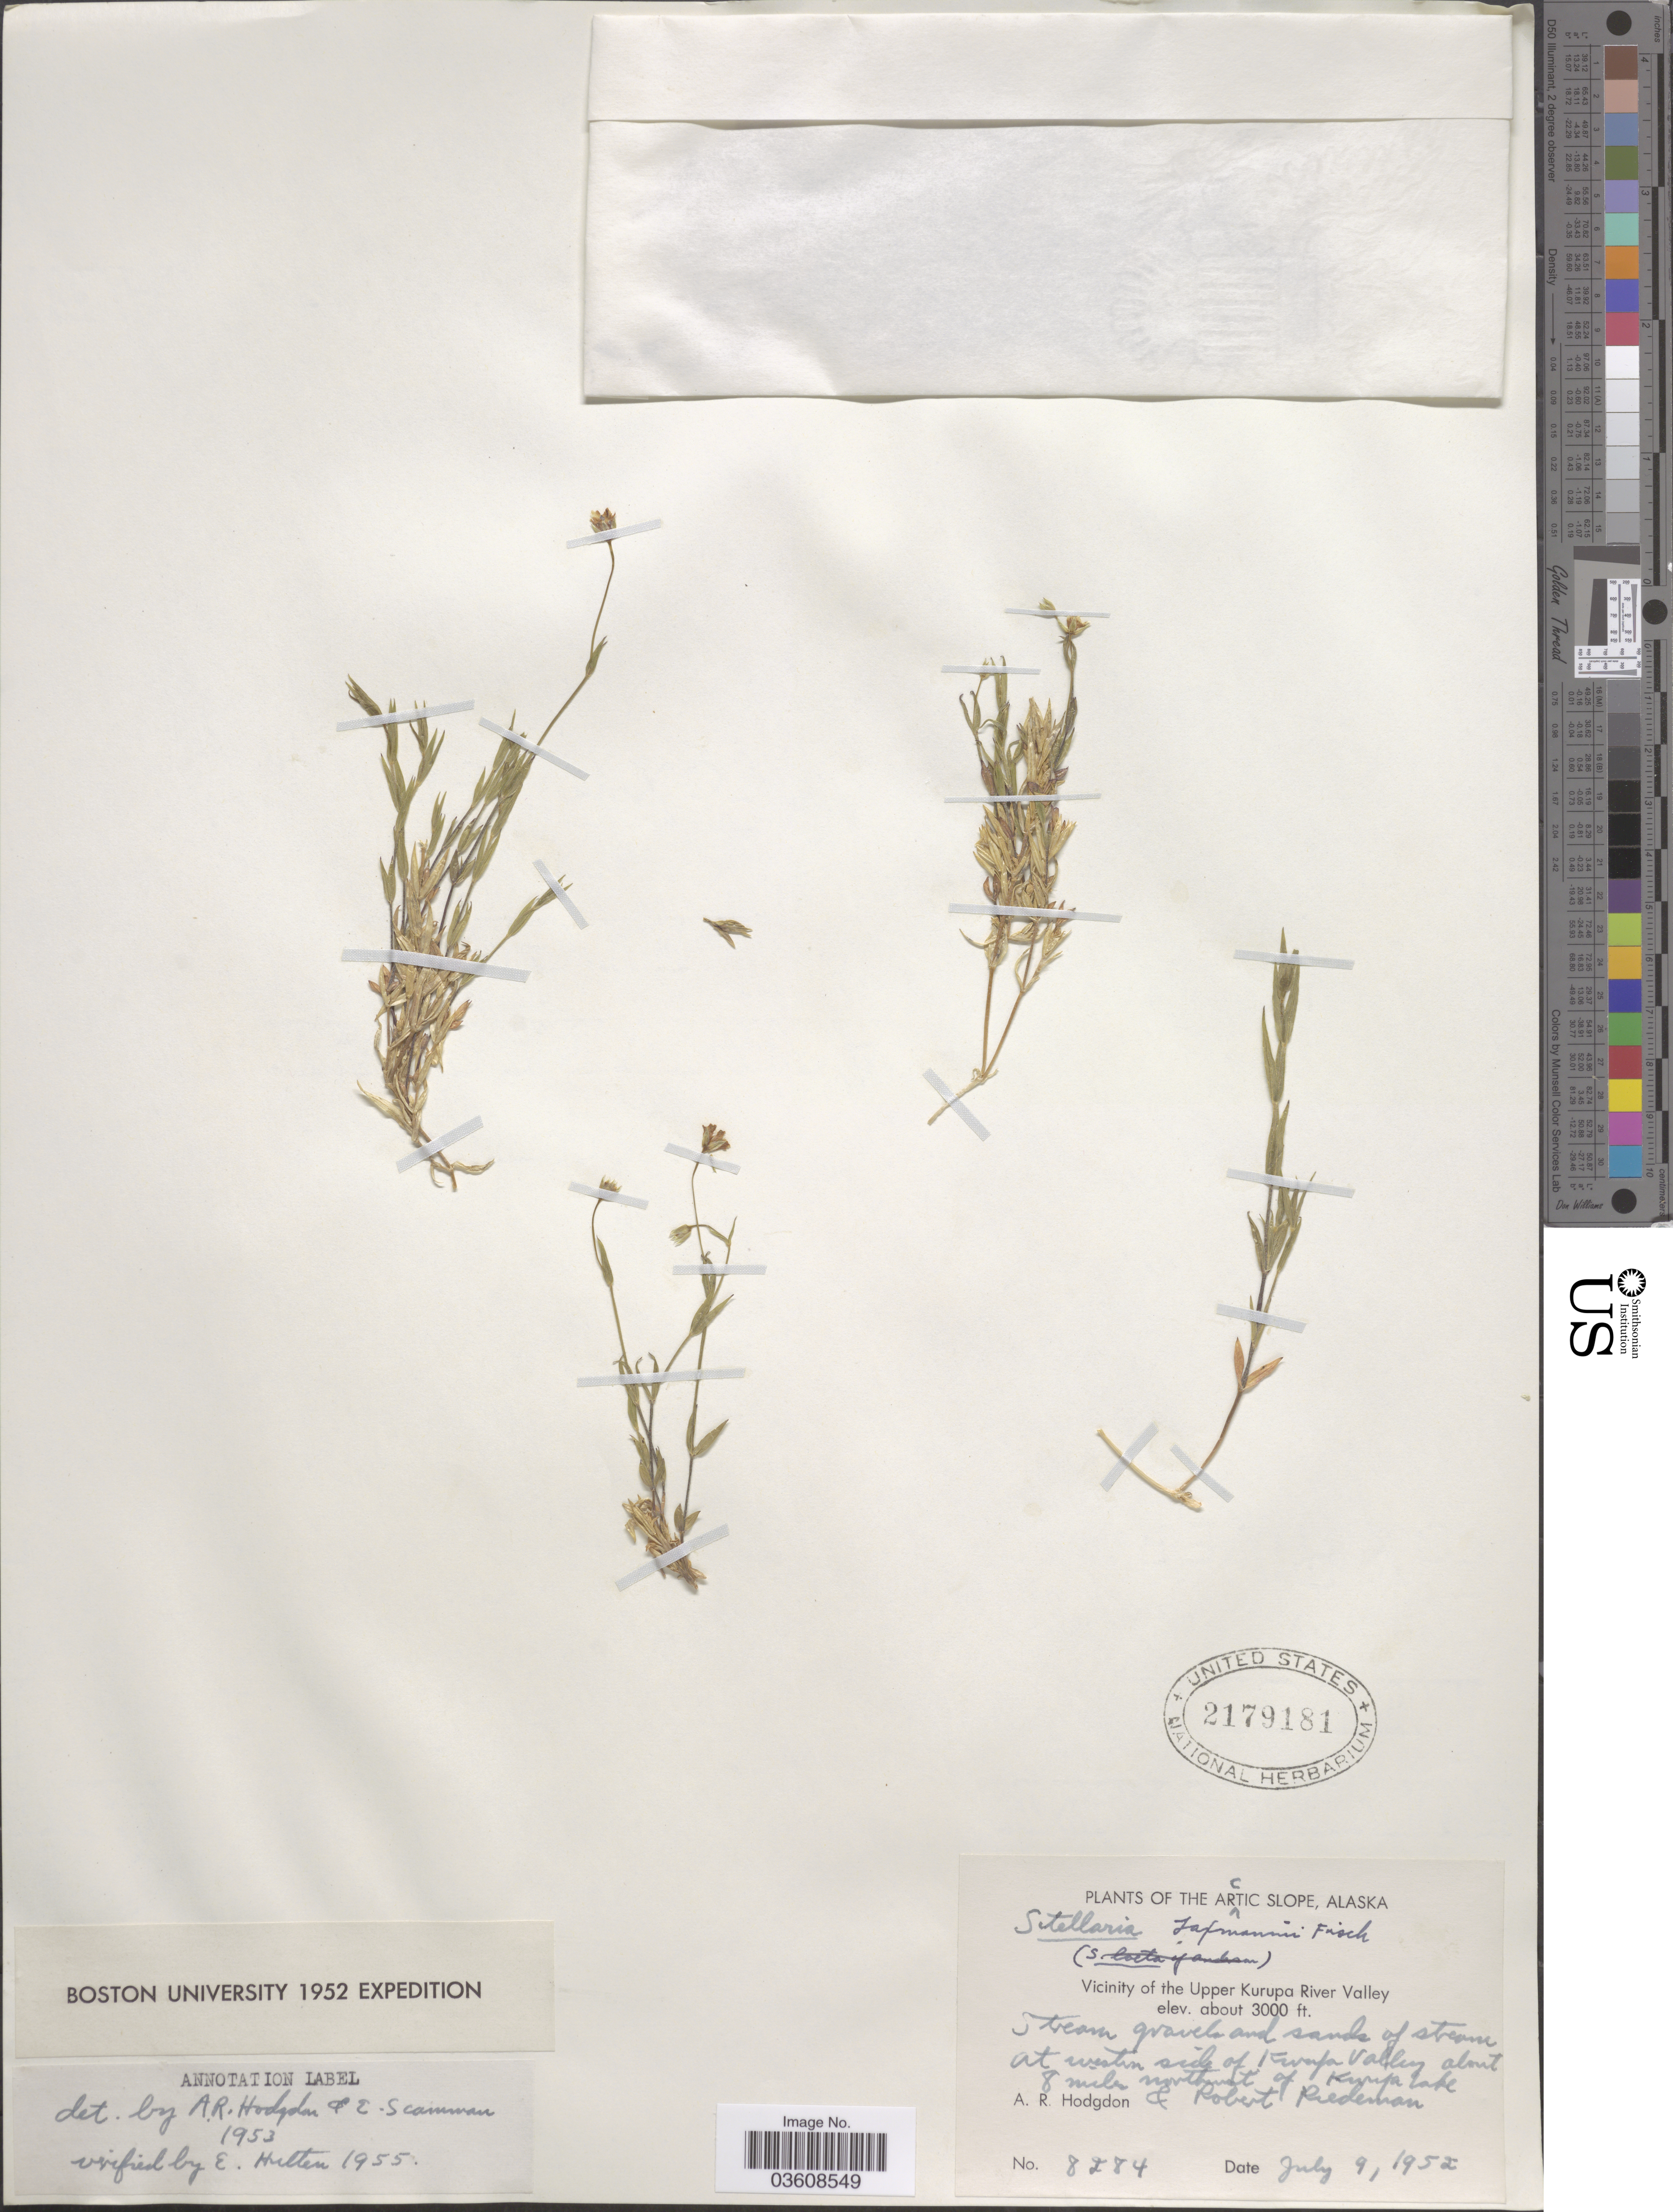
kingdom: Plantae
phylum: Tracheophyta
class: Magnoliopsida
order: Caryophyllales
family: Caryophyllaceae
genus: Stellaria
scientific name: Stellaria laxmannii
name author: Fisch. ex Ser.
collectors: A. R. Hodgdon & R. Riedeman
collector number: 8284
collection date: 1952-07-09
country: United States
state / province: Alaska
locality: The Arctic Slope. Vicinity of the Upper Kurupa River Valley. Western side of Kurupa Valley about 8 miles northwest of Kurupa Lake.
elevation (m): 914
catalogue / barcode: US 2179181